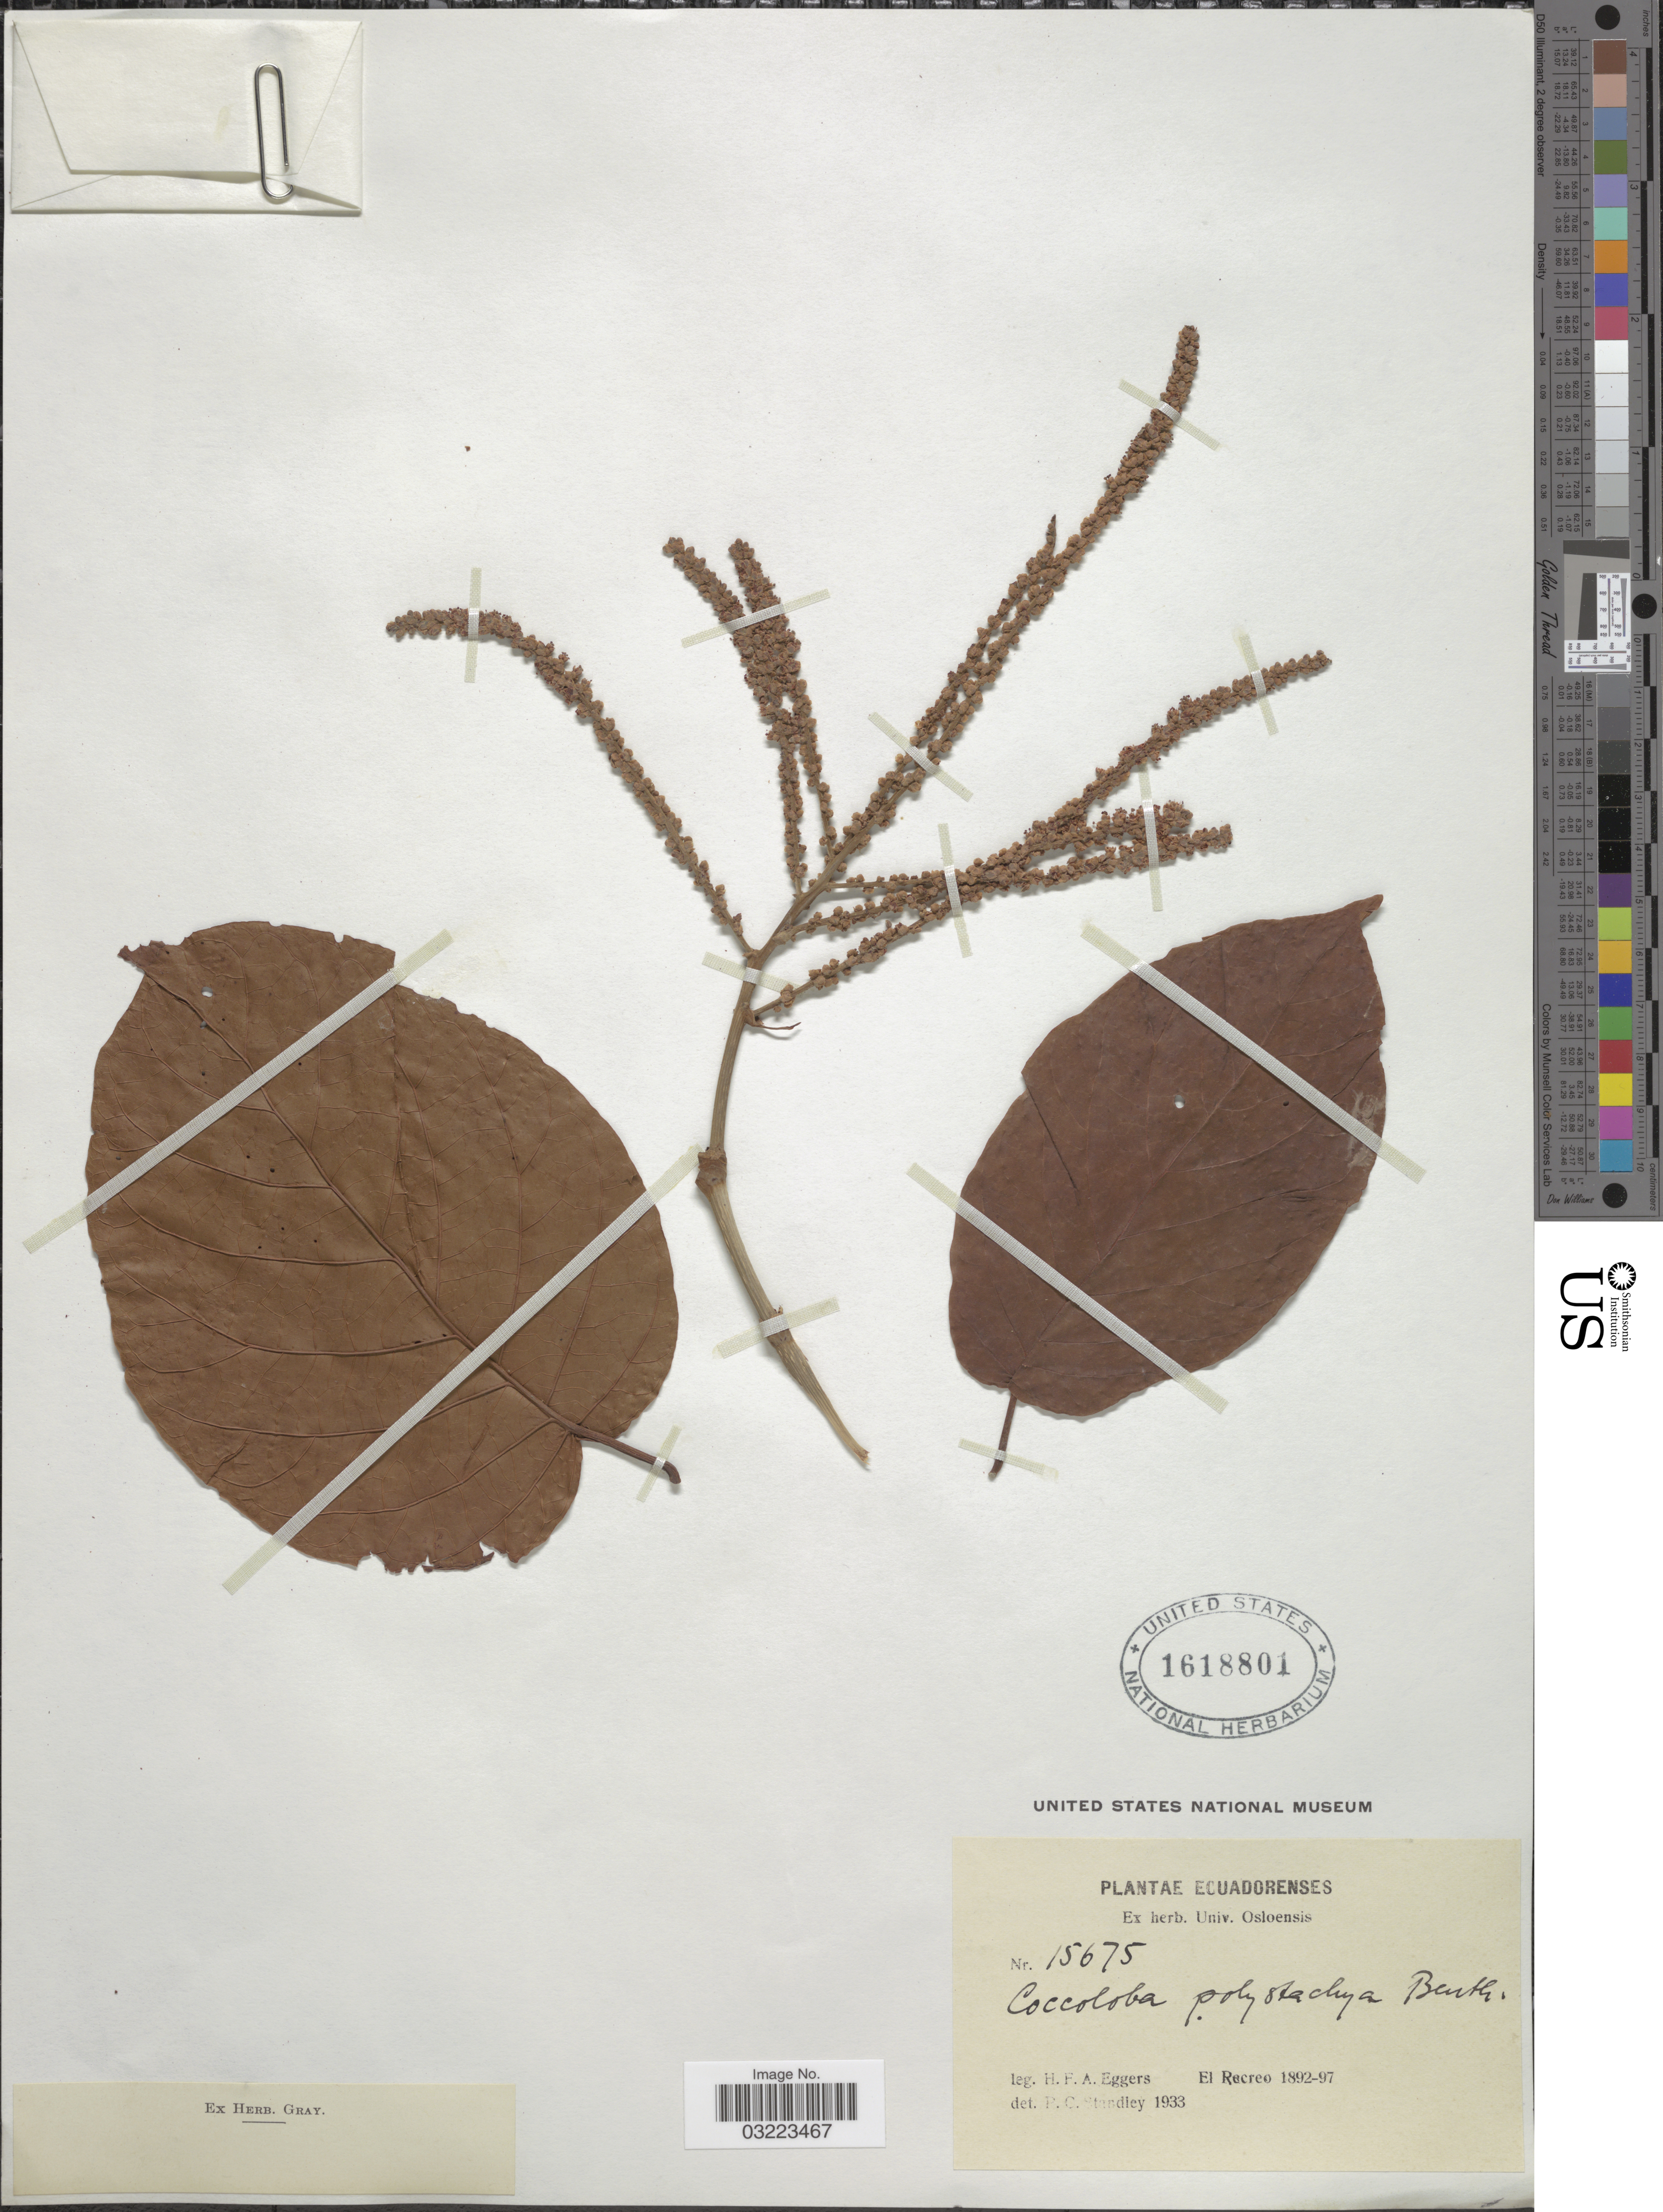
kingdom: Plantae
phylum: Tracheophyta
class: Magnoliopsida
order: Caryophyllales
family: Polygonaceae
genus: Coccoloba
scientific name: Coccoloba mollis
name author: Casar.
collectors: H. Eggers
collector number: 15675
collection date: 1892/1897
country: Ecuador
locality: El Recreo.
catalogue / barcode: US 1618801